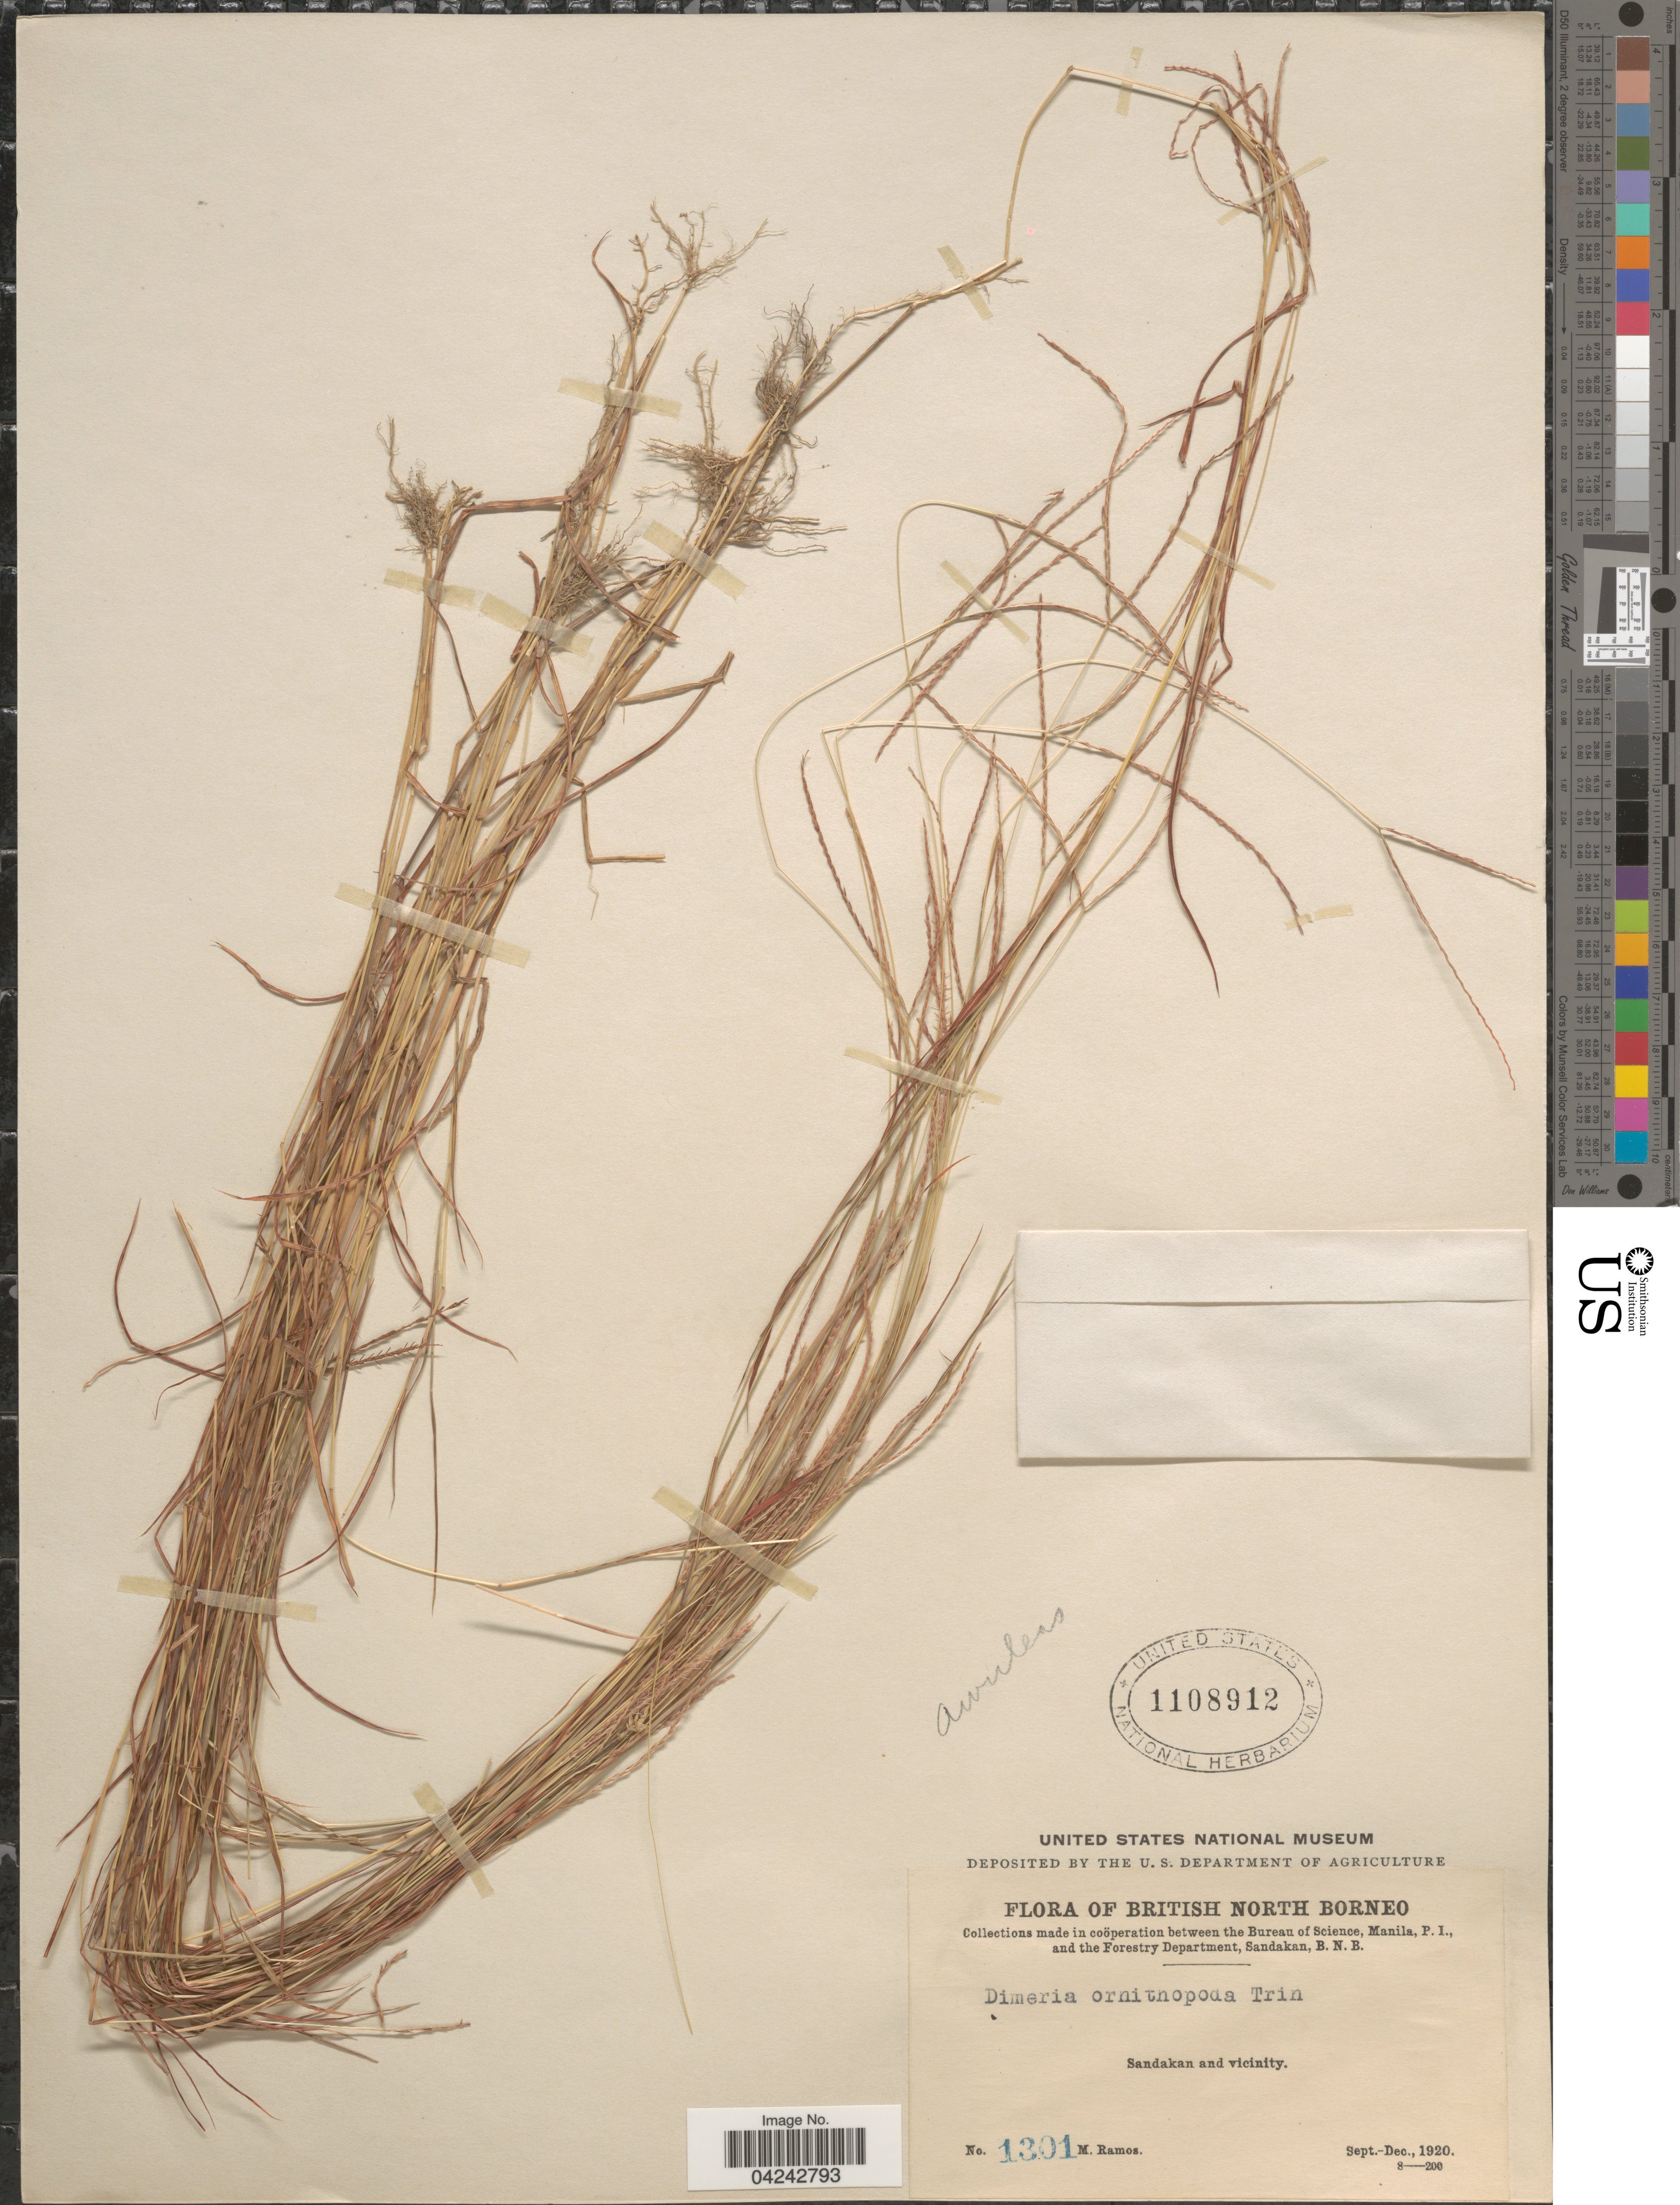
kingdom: Plantae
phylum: Tracheophyta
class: Liliopsida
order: Poales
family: Poaceae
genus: Dimeria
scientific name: Dimeria ornithopoda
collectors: M. Ramos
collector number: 1301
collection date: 1920-09/1920-12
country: Malaysia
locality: British North Borneo. Sandakan and vicinity.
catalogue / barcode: US 1108912